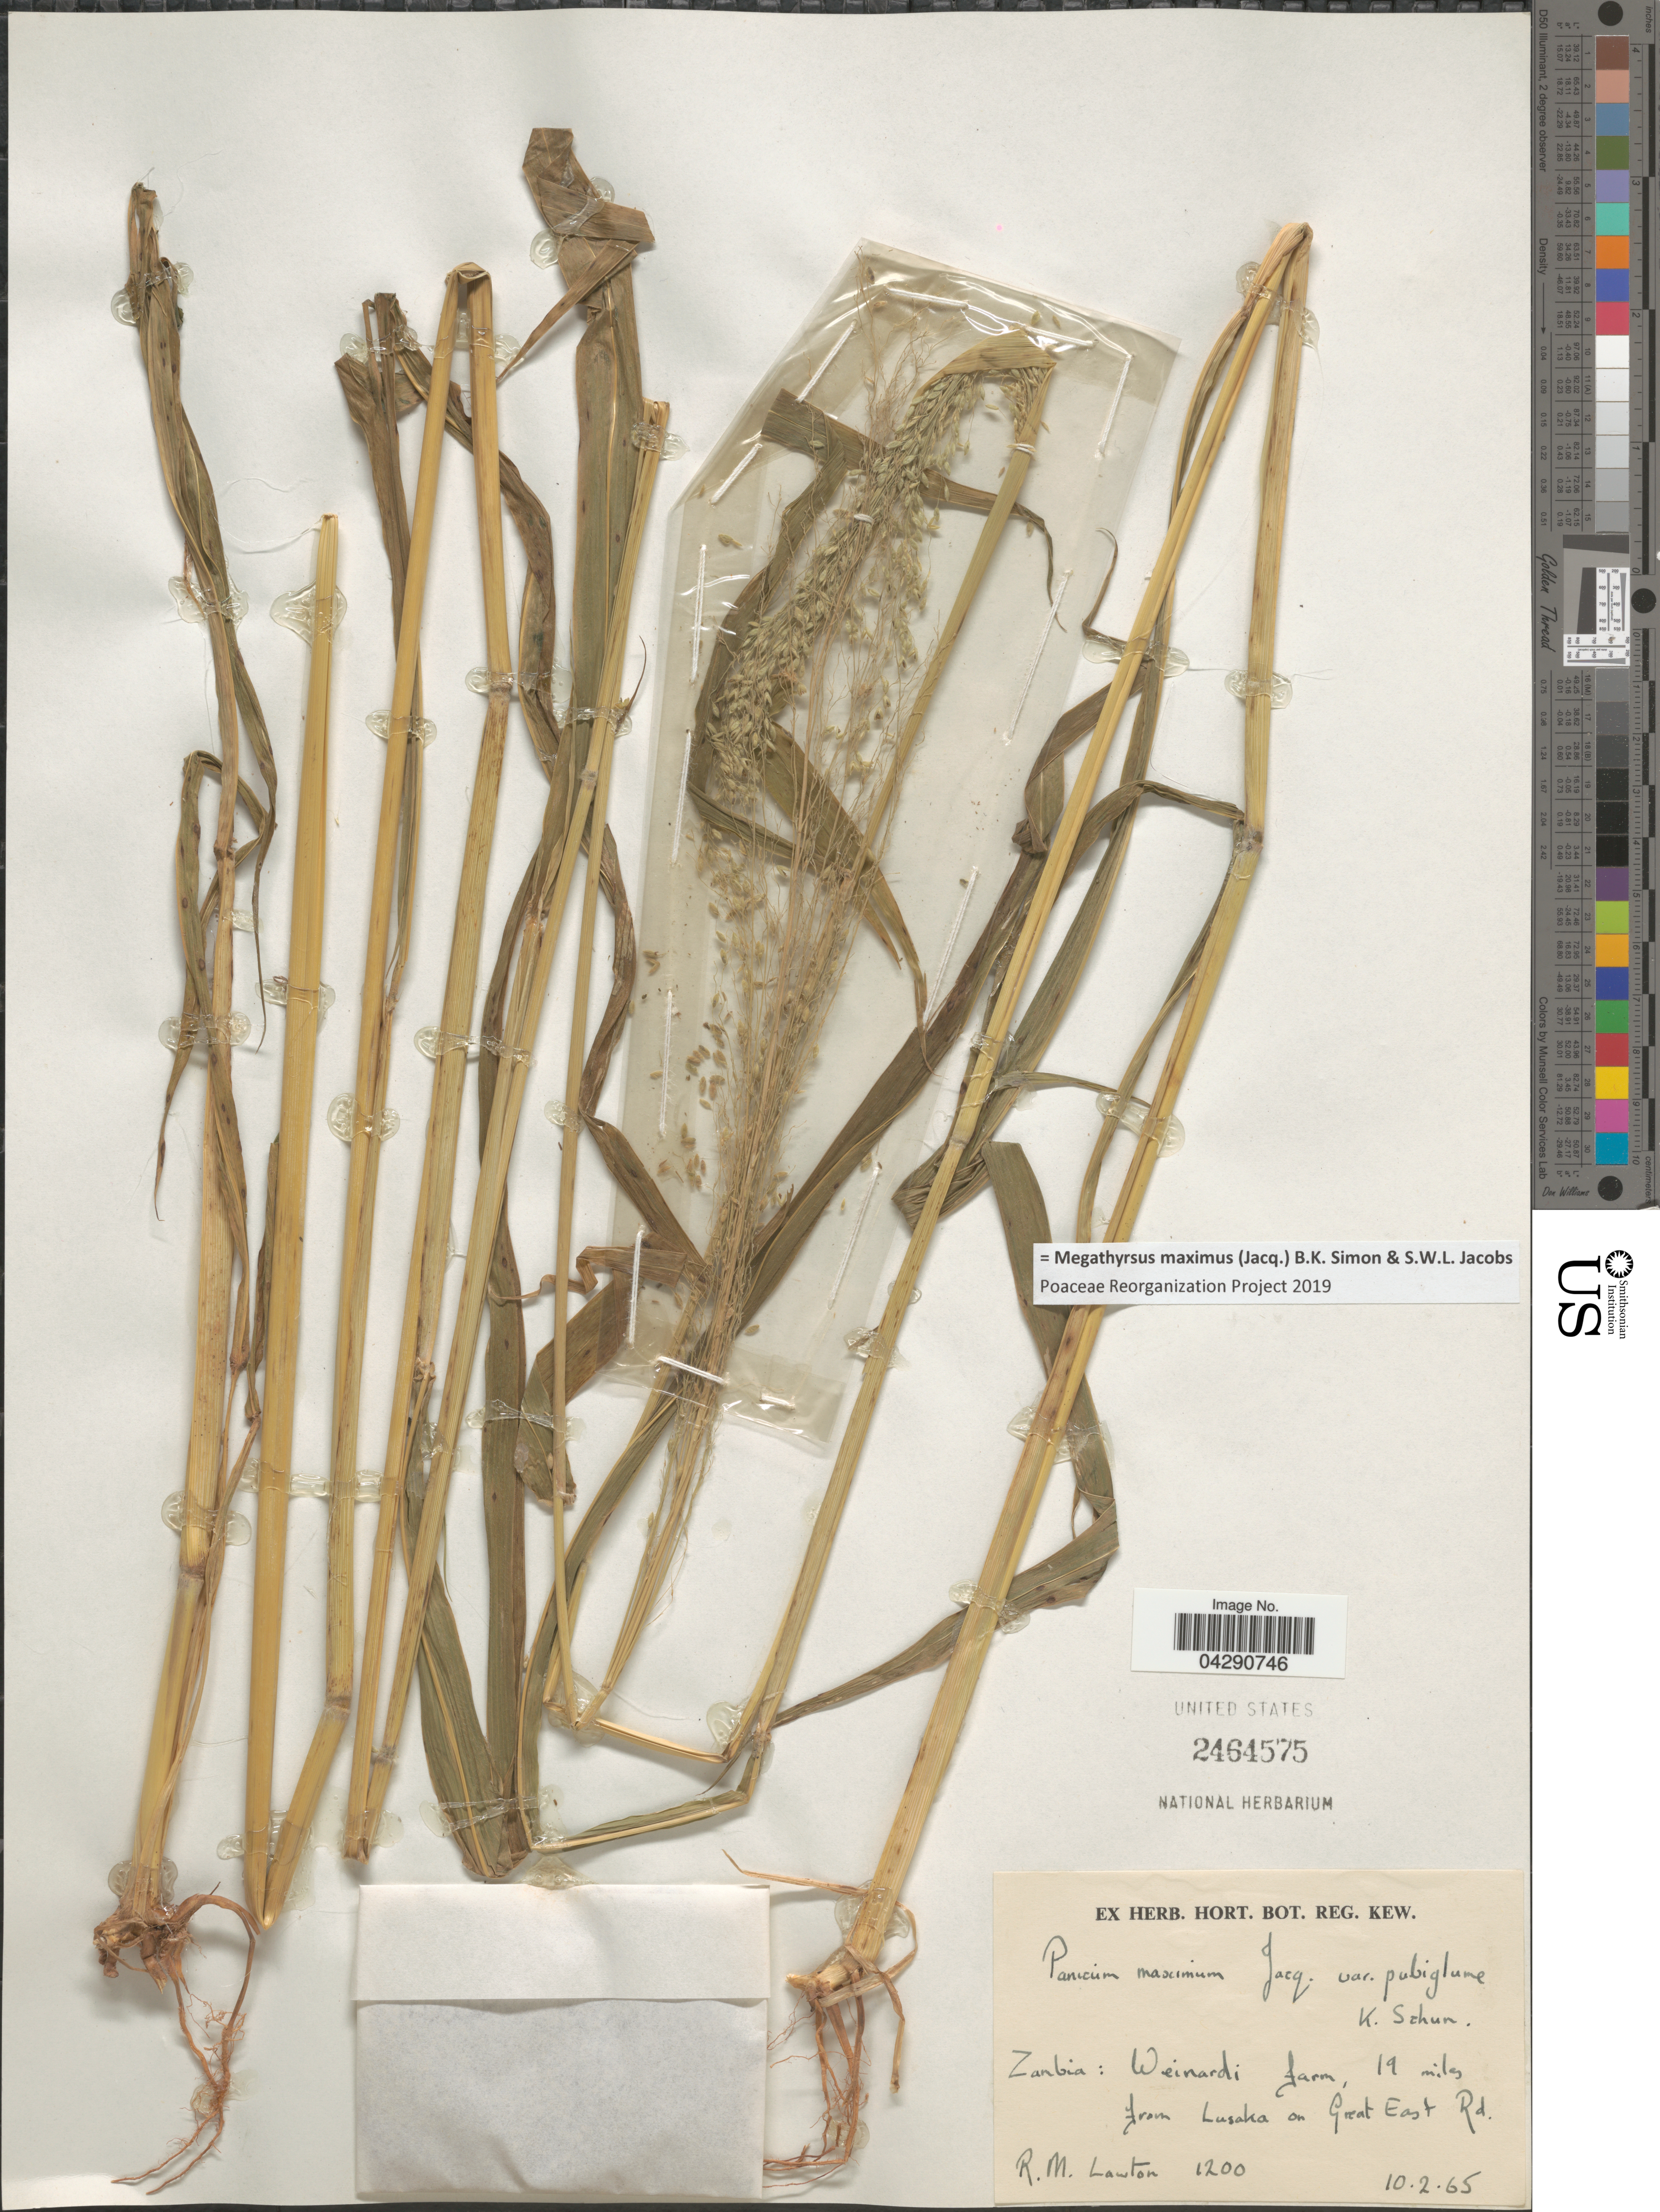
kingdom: Plantae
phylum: Tracheophyta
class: Liliopsida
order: Poales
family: Poaceae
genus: Megathyrsus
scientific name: Megathyrsus maximus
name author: (Jacq.) B.K. Simon & S.W.L. Jacobs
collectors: R. Lawton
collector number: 1200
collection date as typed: Transcribed d/m/y: 10/2/65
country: Zambia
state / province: Lusaka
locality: Weinardi farm, 19 miles from Lusaka on Great East Rd.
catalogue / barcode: US 2464575